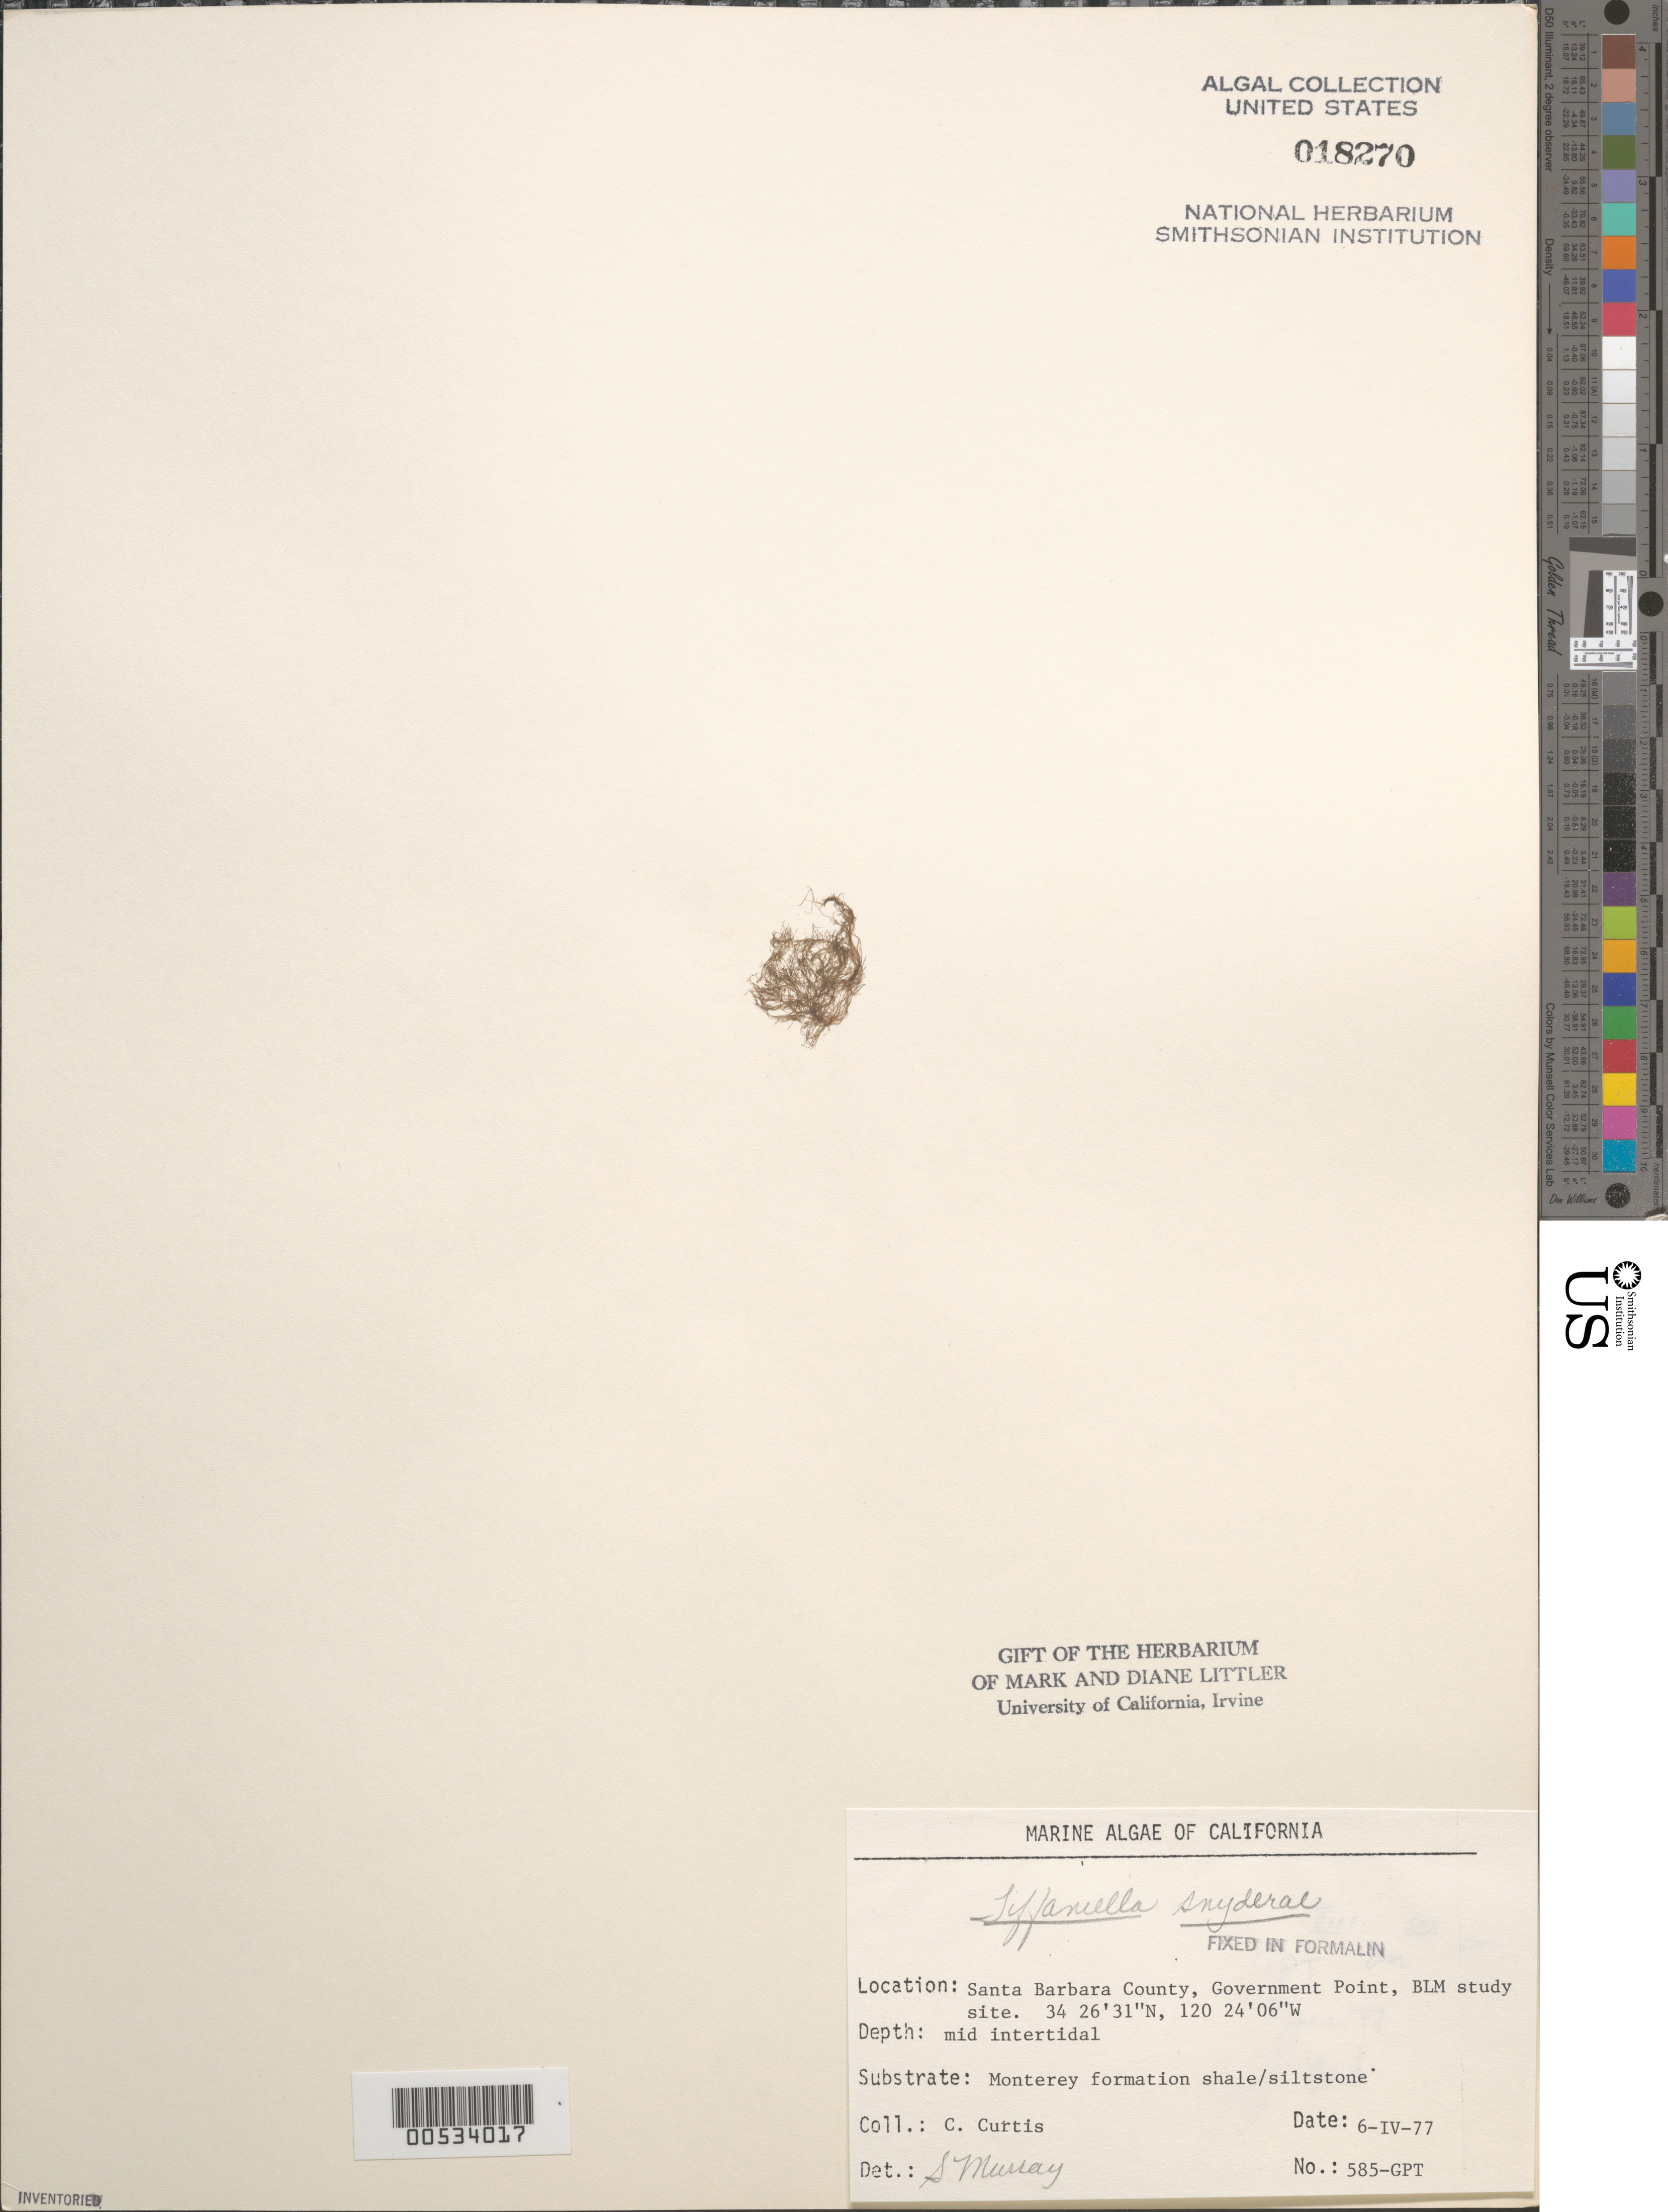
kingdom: Plantae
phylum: Rhodophyta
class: Florideophyceae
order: Ceramiales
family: Wrangeliaceae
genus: Tiffaniella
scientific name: Tiffaniella snyderae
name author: (Farl.) I.A. Abbott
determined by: Murray, S. N.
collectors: C. Curtis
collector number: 585-GPT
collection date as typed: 06 Apr 1977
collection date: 1977-04-06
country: United States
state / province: California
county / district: Santa Barbara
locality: Government Point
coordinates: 34 26'31"N, 120 24'06"W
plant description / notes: BLM-SOCALBIGHT Rocky Intertidal Survey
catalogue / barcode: US 18270